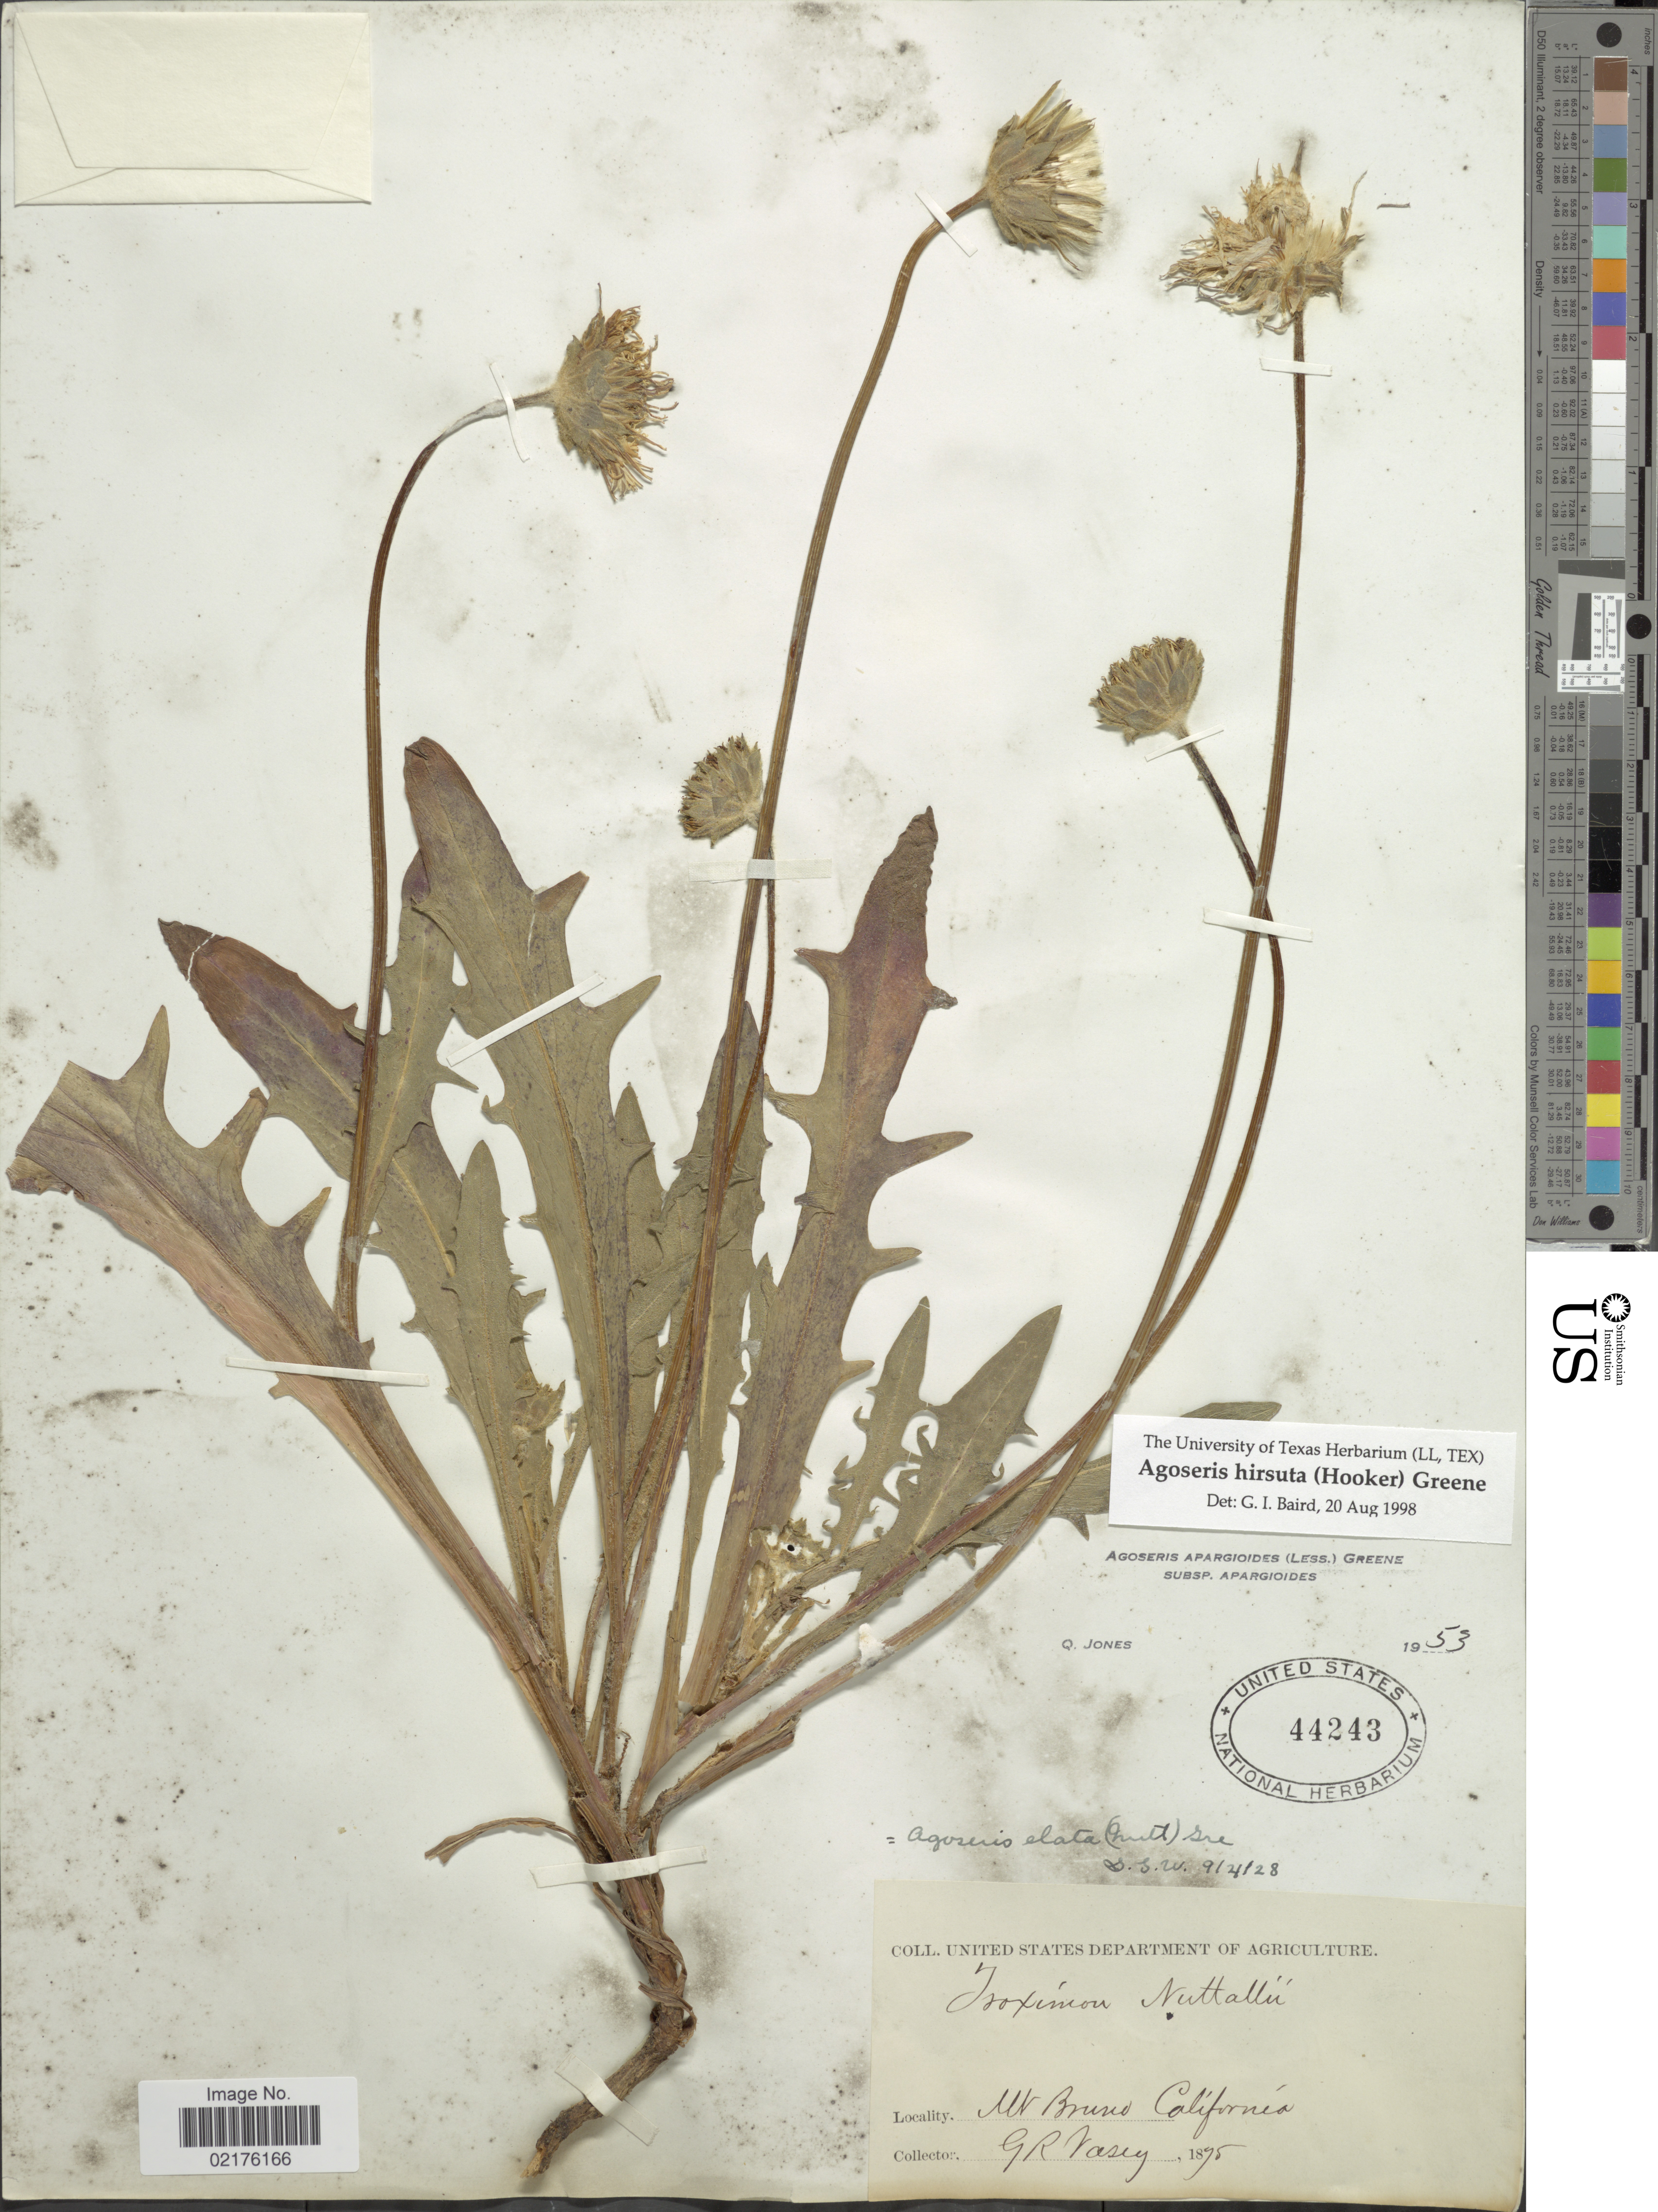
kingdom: Plantae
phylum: Tracheophyta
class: Magnoliopsida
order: Asterales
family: Asteraceae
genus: Agoseris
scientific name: Agoseris hirsuta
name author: (Hook.) Greene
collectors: G. R. Vasey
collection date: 1875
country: United States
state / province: California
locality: Mt. Bruno, California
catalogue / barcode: US 44243